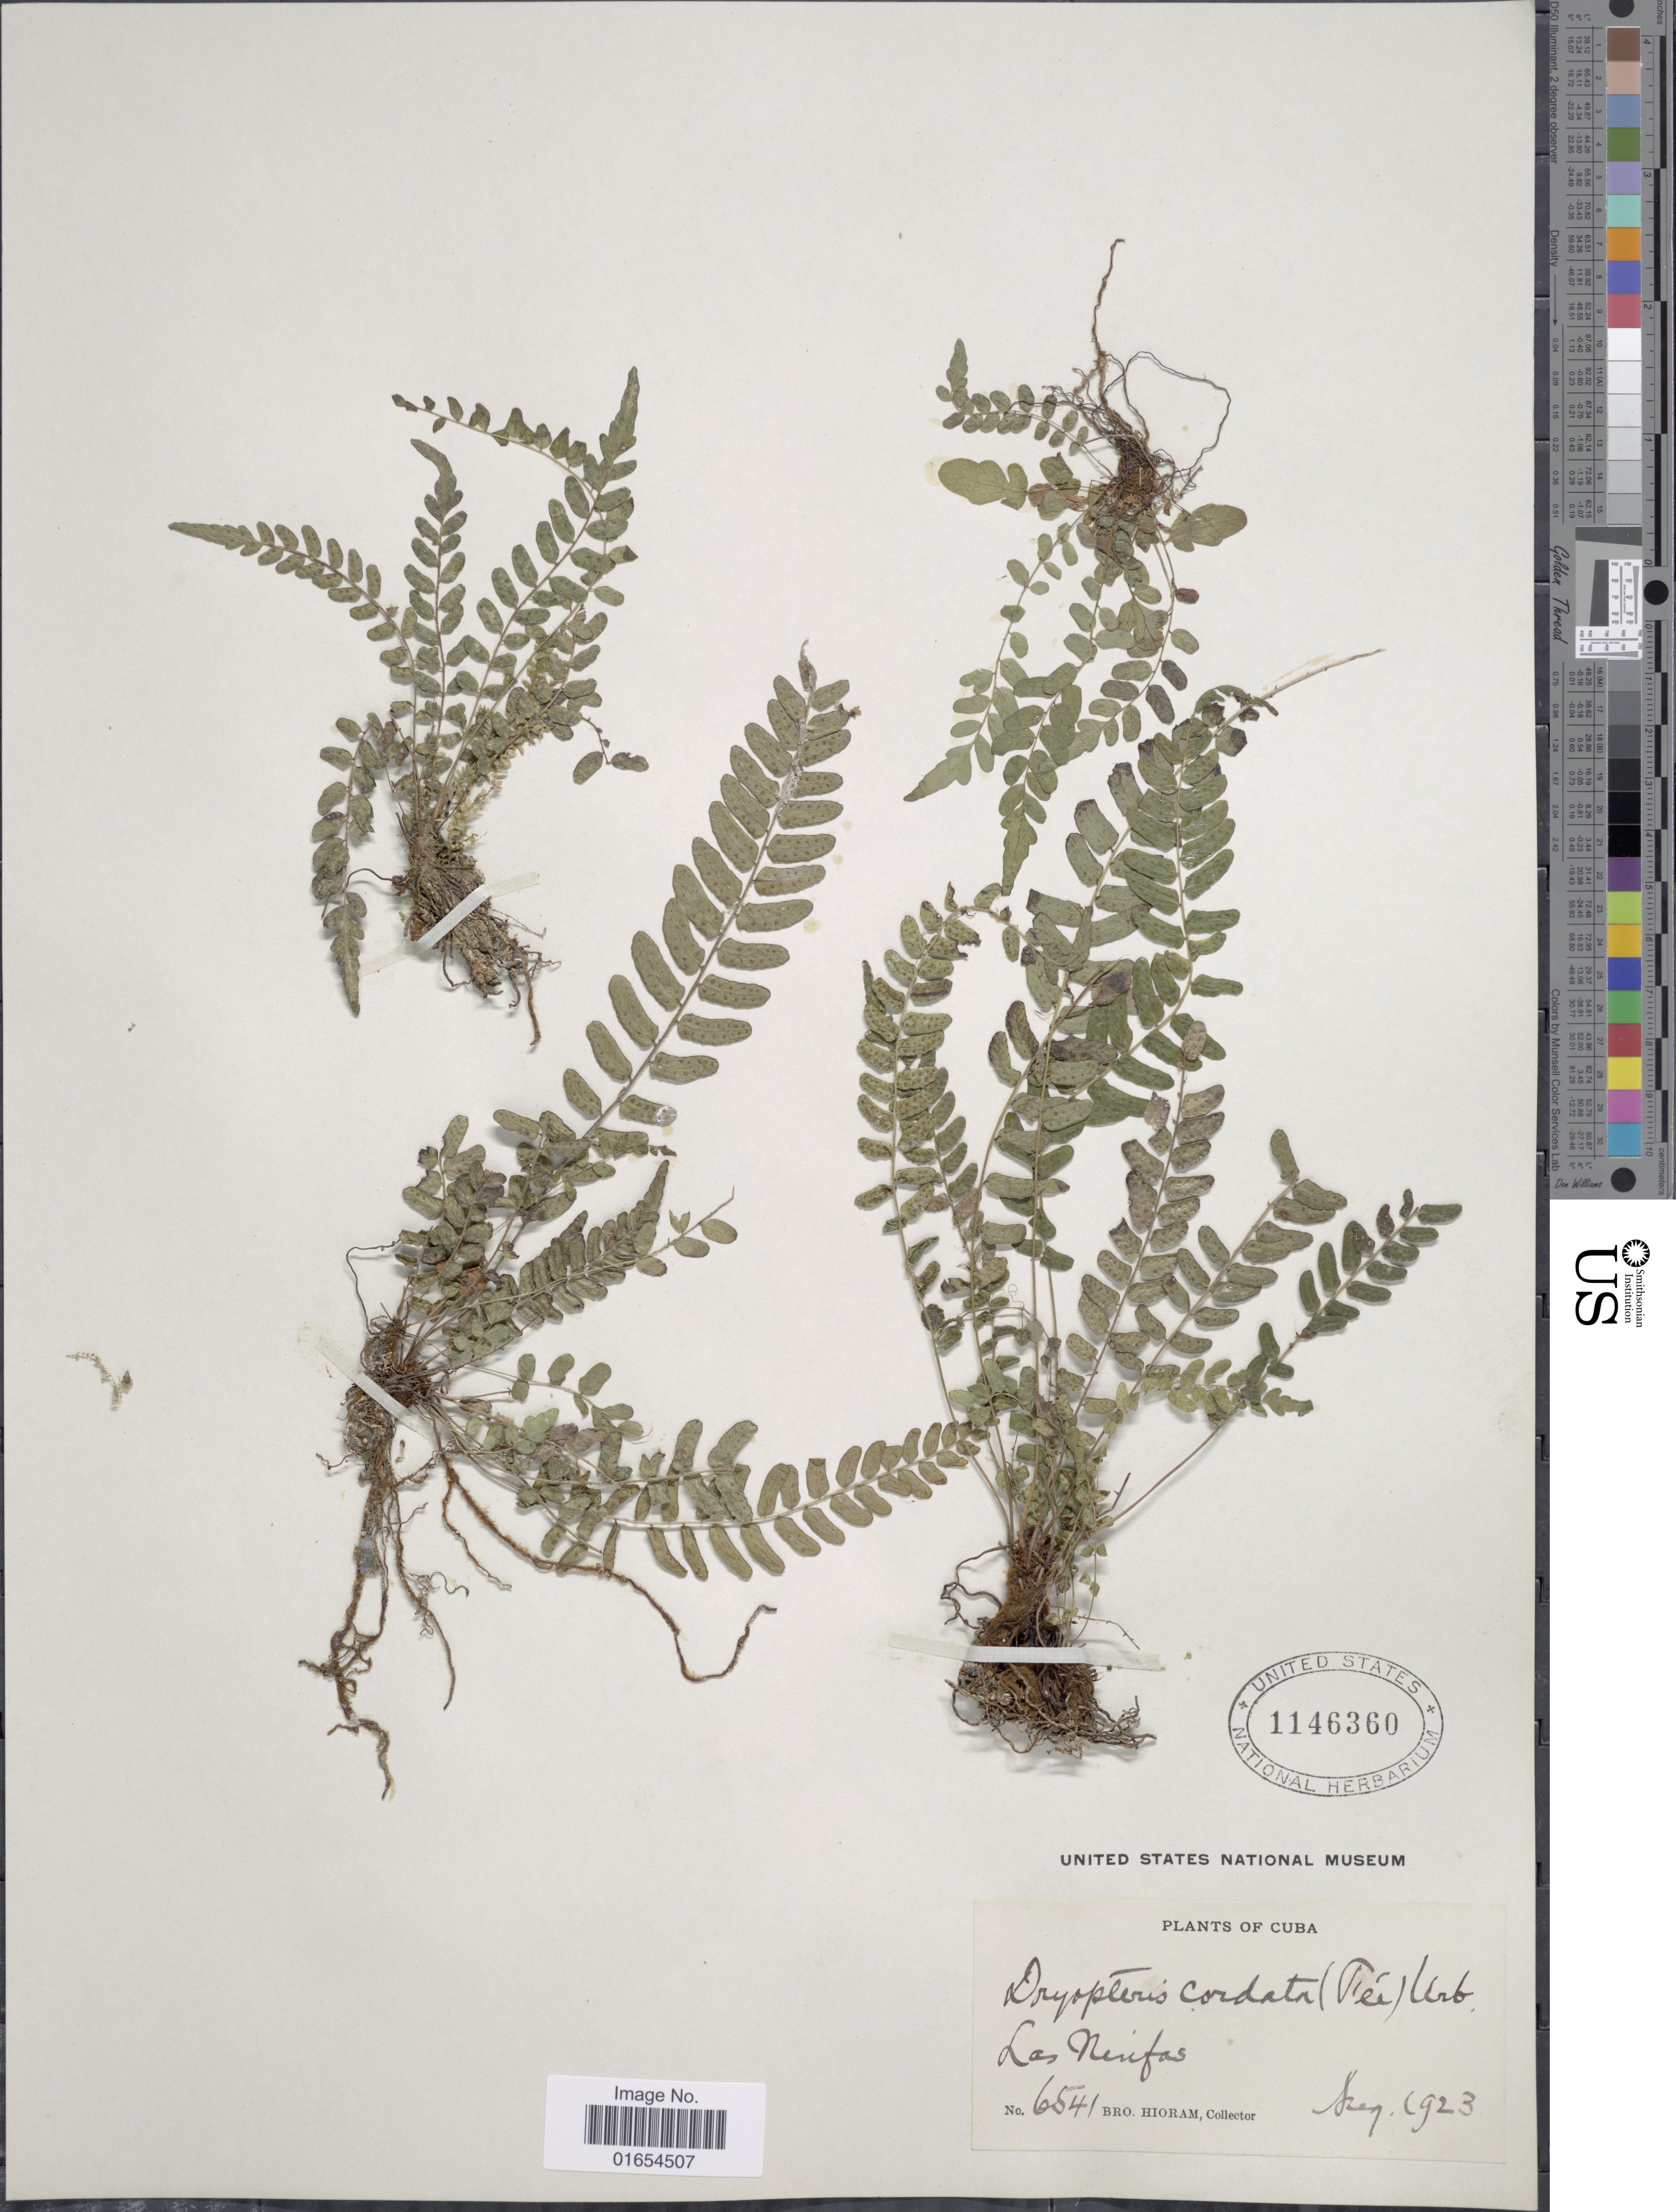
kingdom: Plantae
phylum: Tracheophyta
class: Polypodiopsida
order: Polypodiales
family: Thelypteridaceae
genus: Goniopteris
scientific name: Goniopteris cordata (Fée) comb. nov., ined 2015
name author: (Fée)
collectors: Bro. Hioram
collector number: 6541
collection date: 1923-08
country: Cuba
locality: Las Ninfas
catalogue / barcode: US 1146360